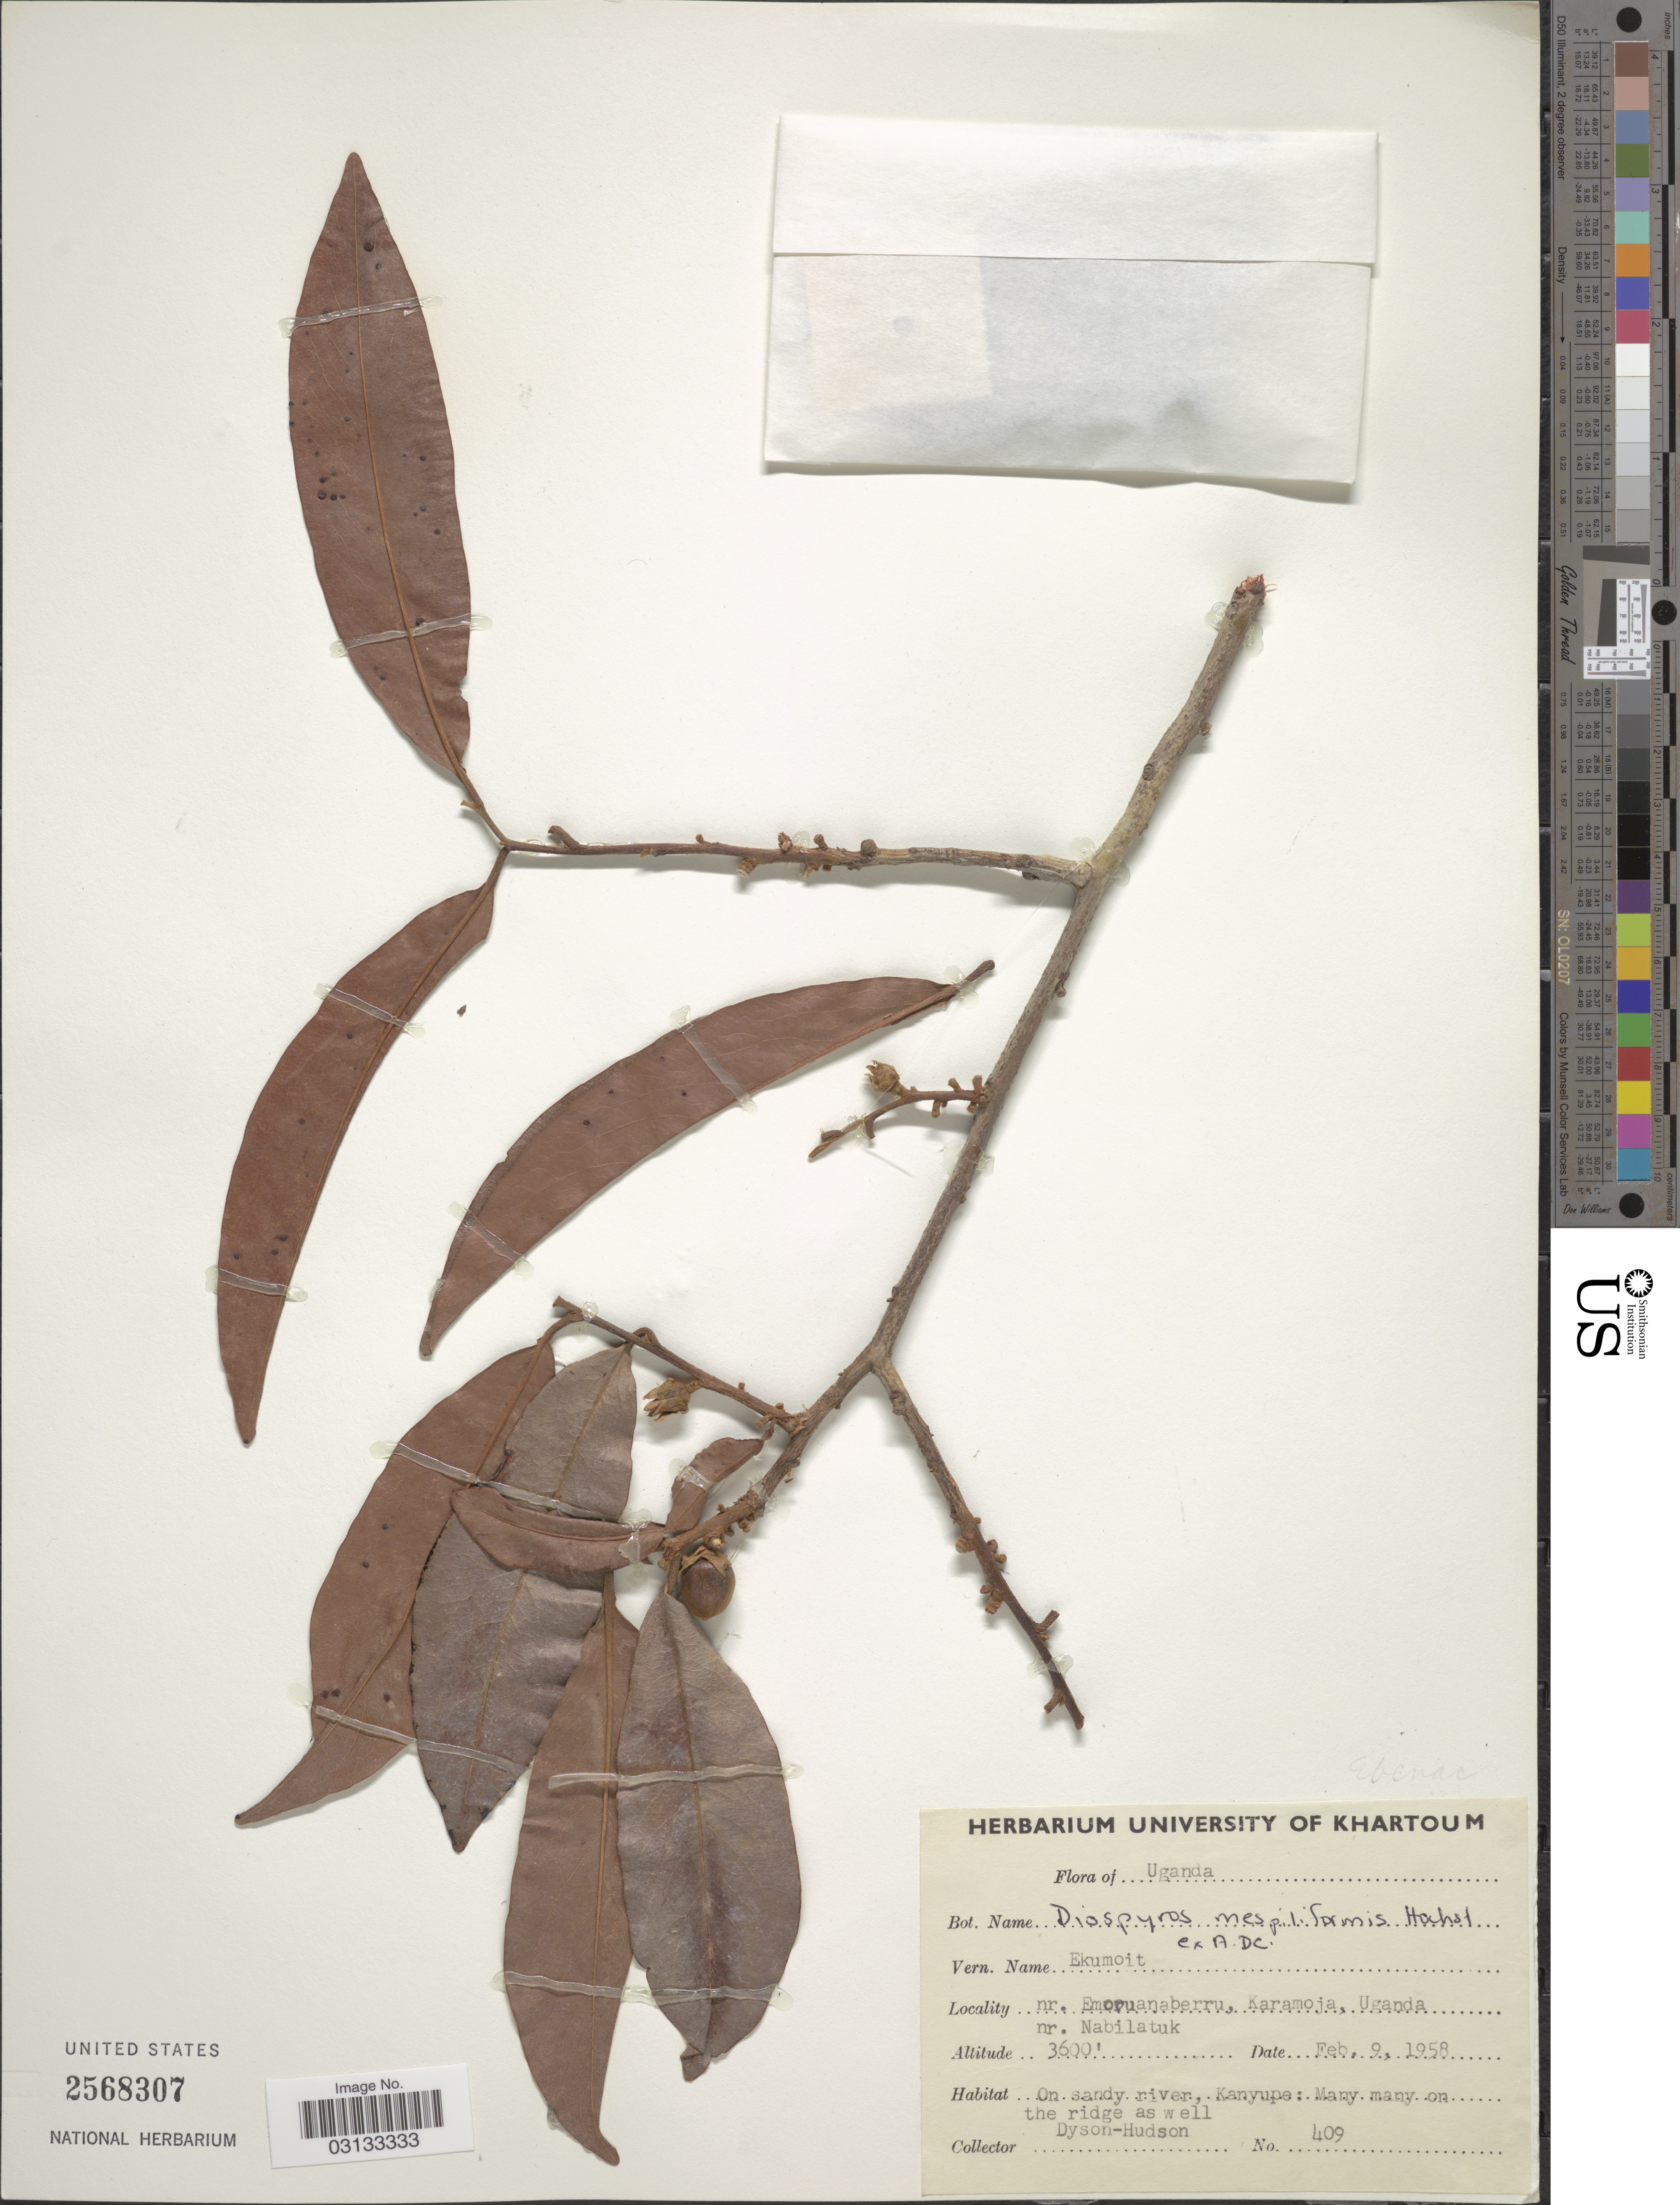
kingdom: Plantae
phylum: Tracheophyta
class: Magnoliopsida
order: Ericales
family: Ebenaceae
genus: Diospyros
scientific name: Diospyros mespiliformis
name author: Hochst. ex A. DC.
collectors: Dyson-Hudson, --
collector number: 409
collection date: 1958-02-09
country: Uganda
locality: Nr. Emoruanaberru, Karamoja, nr. Nabilatuk. On sandy river, Kanyupe.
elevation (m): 1097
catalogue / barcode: US 2568307